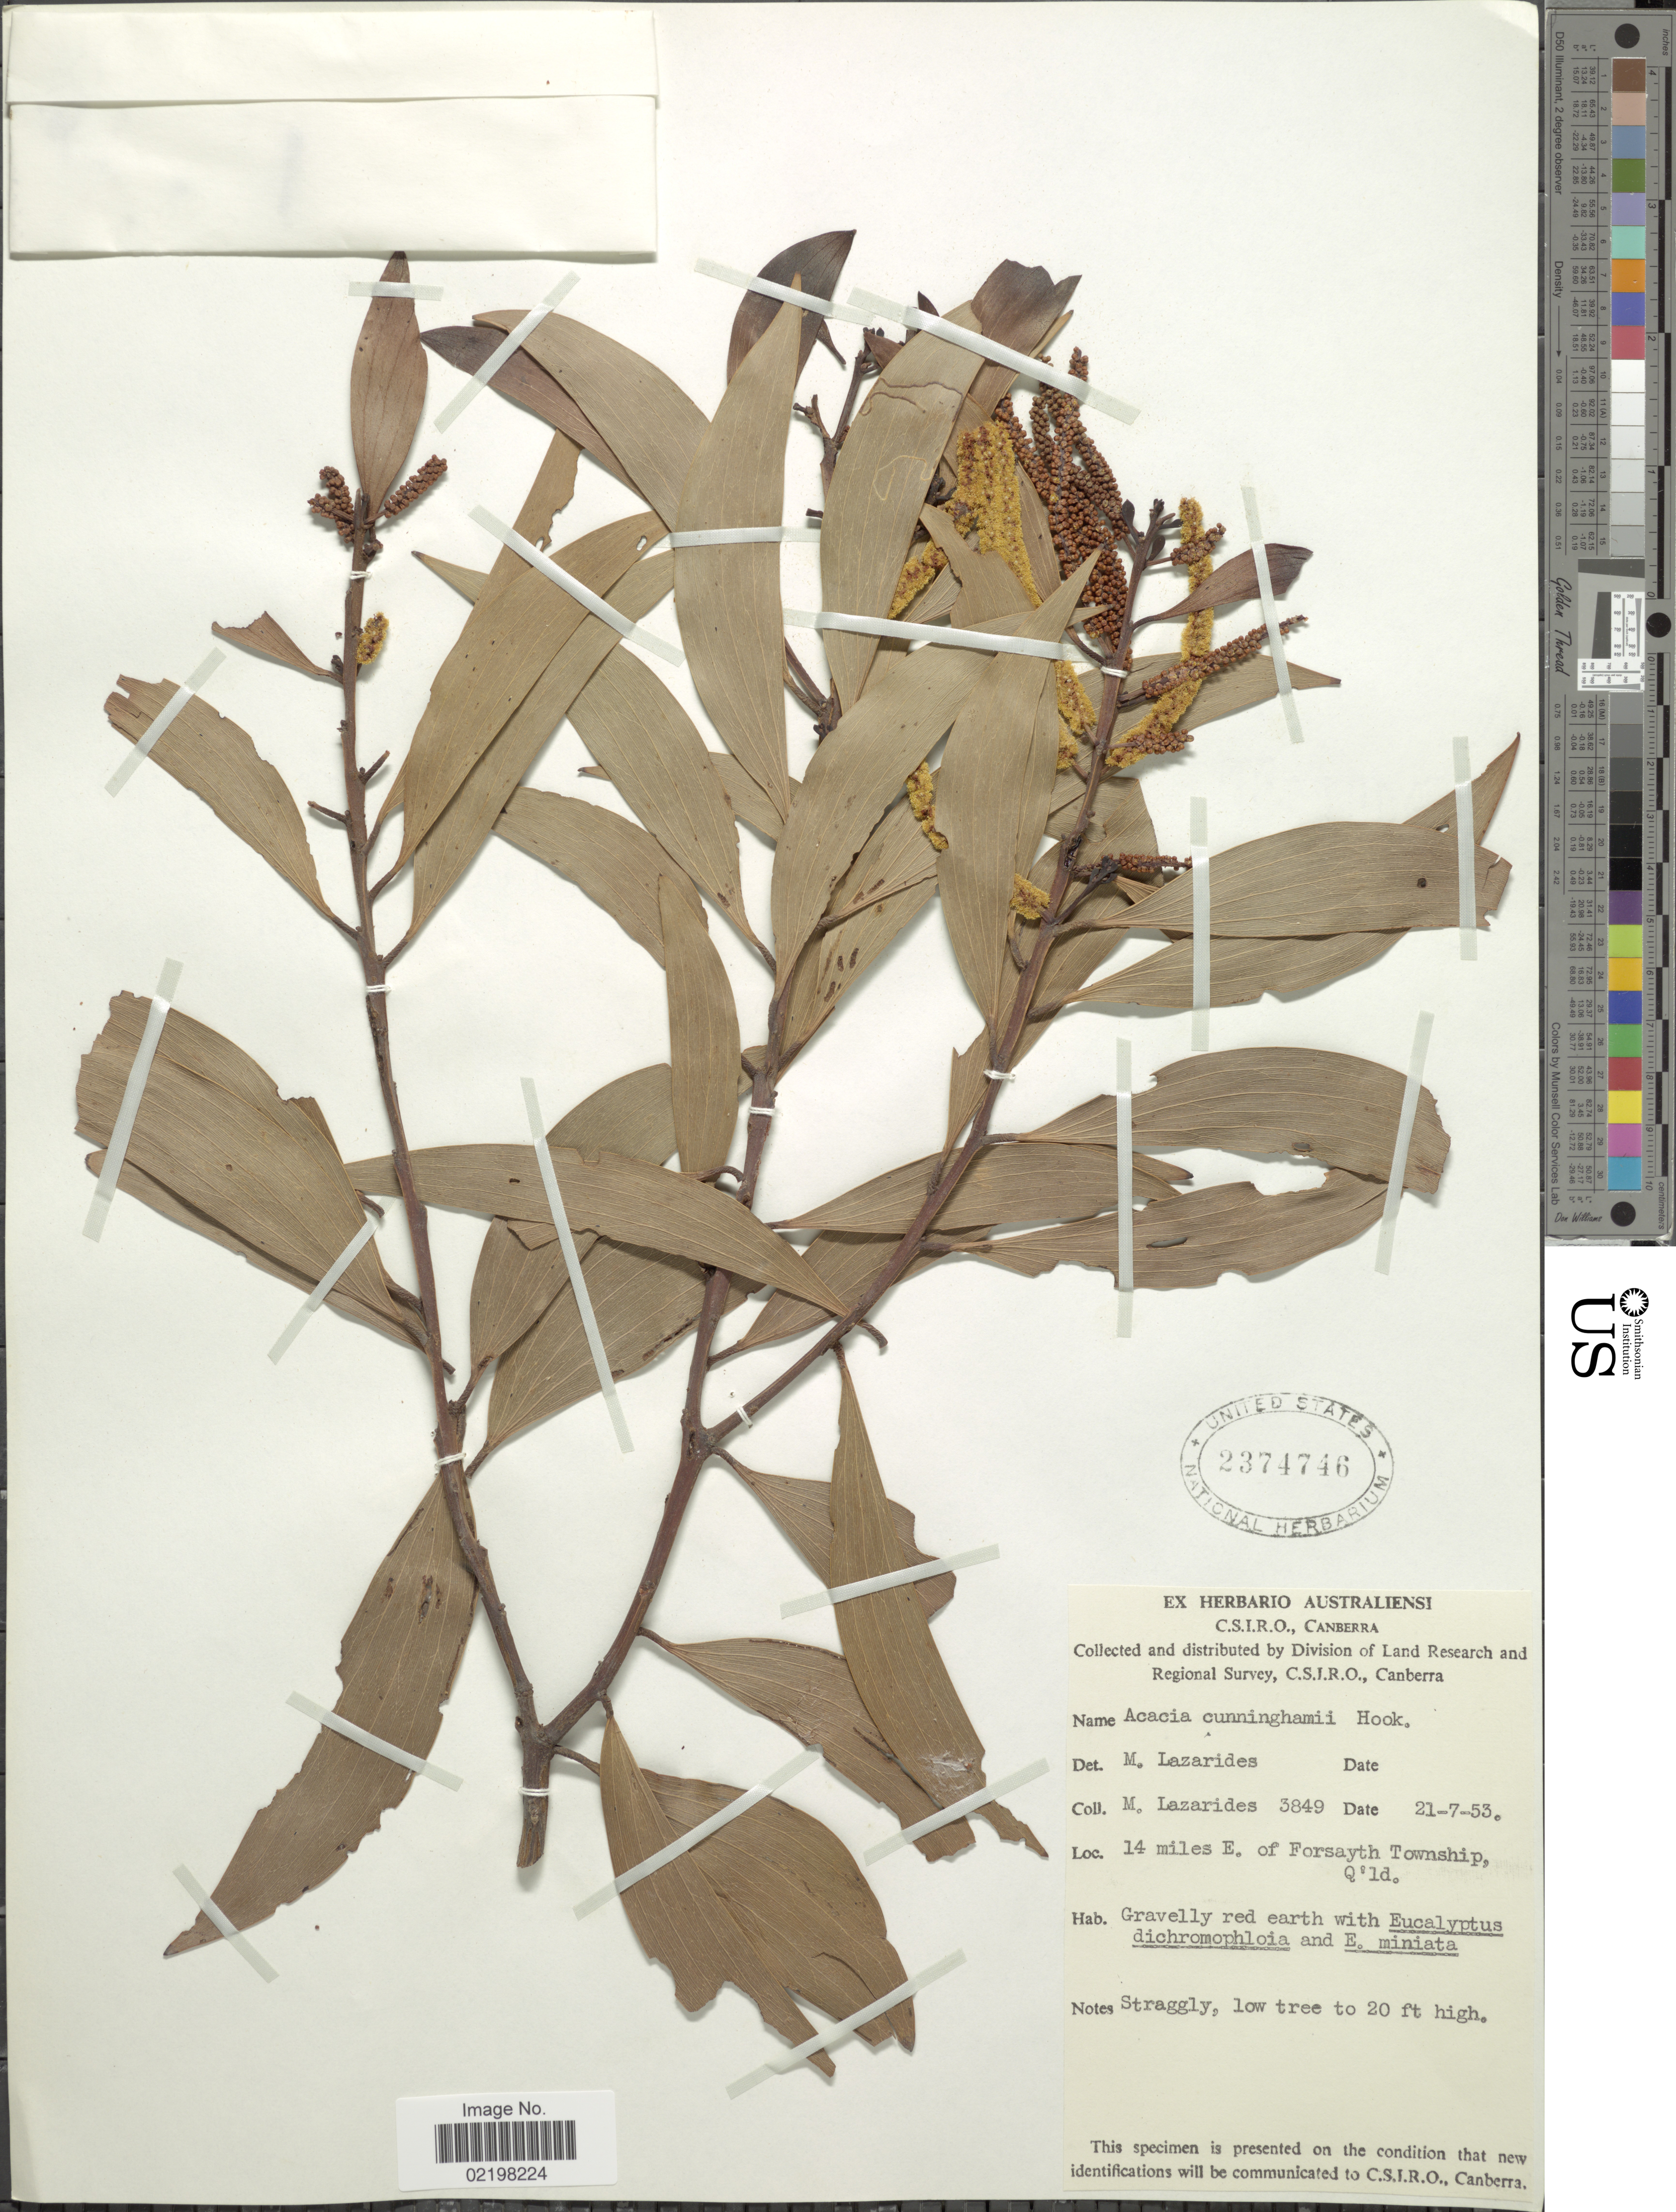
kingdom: Plantae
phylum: Tracheophyta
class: Magnoliopsida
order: Fabales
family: Fabaceae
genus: Acacia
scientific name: Acacia longispicata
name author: Benth.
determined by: Pedley, Leslie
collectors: M. Lazarides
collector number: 3849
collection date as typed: Transcribed d/m/y: 21/4/53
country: Australia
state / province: Queensland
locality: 14 miles E. of Forsayth Township, Q'ld.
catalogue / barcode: US 2374746